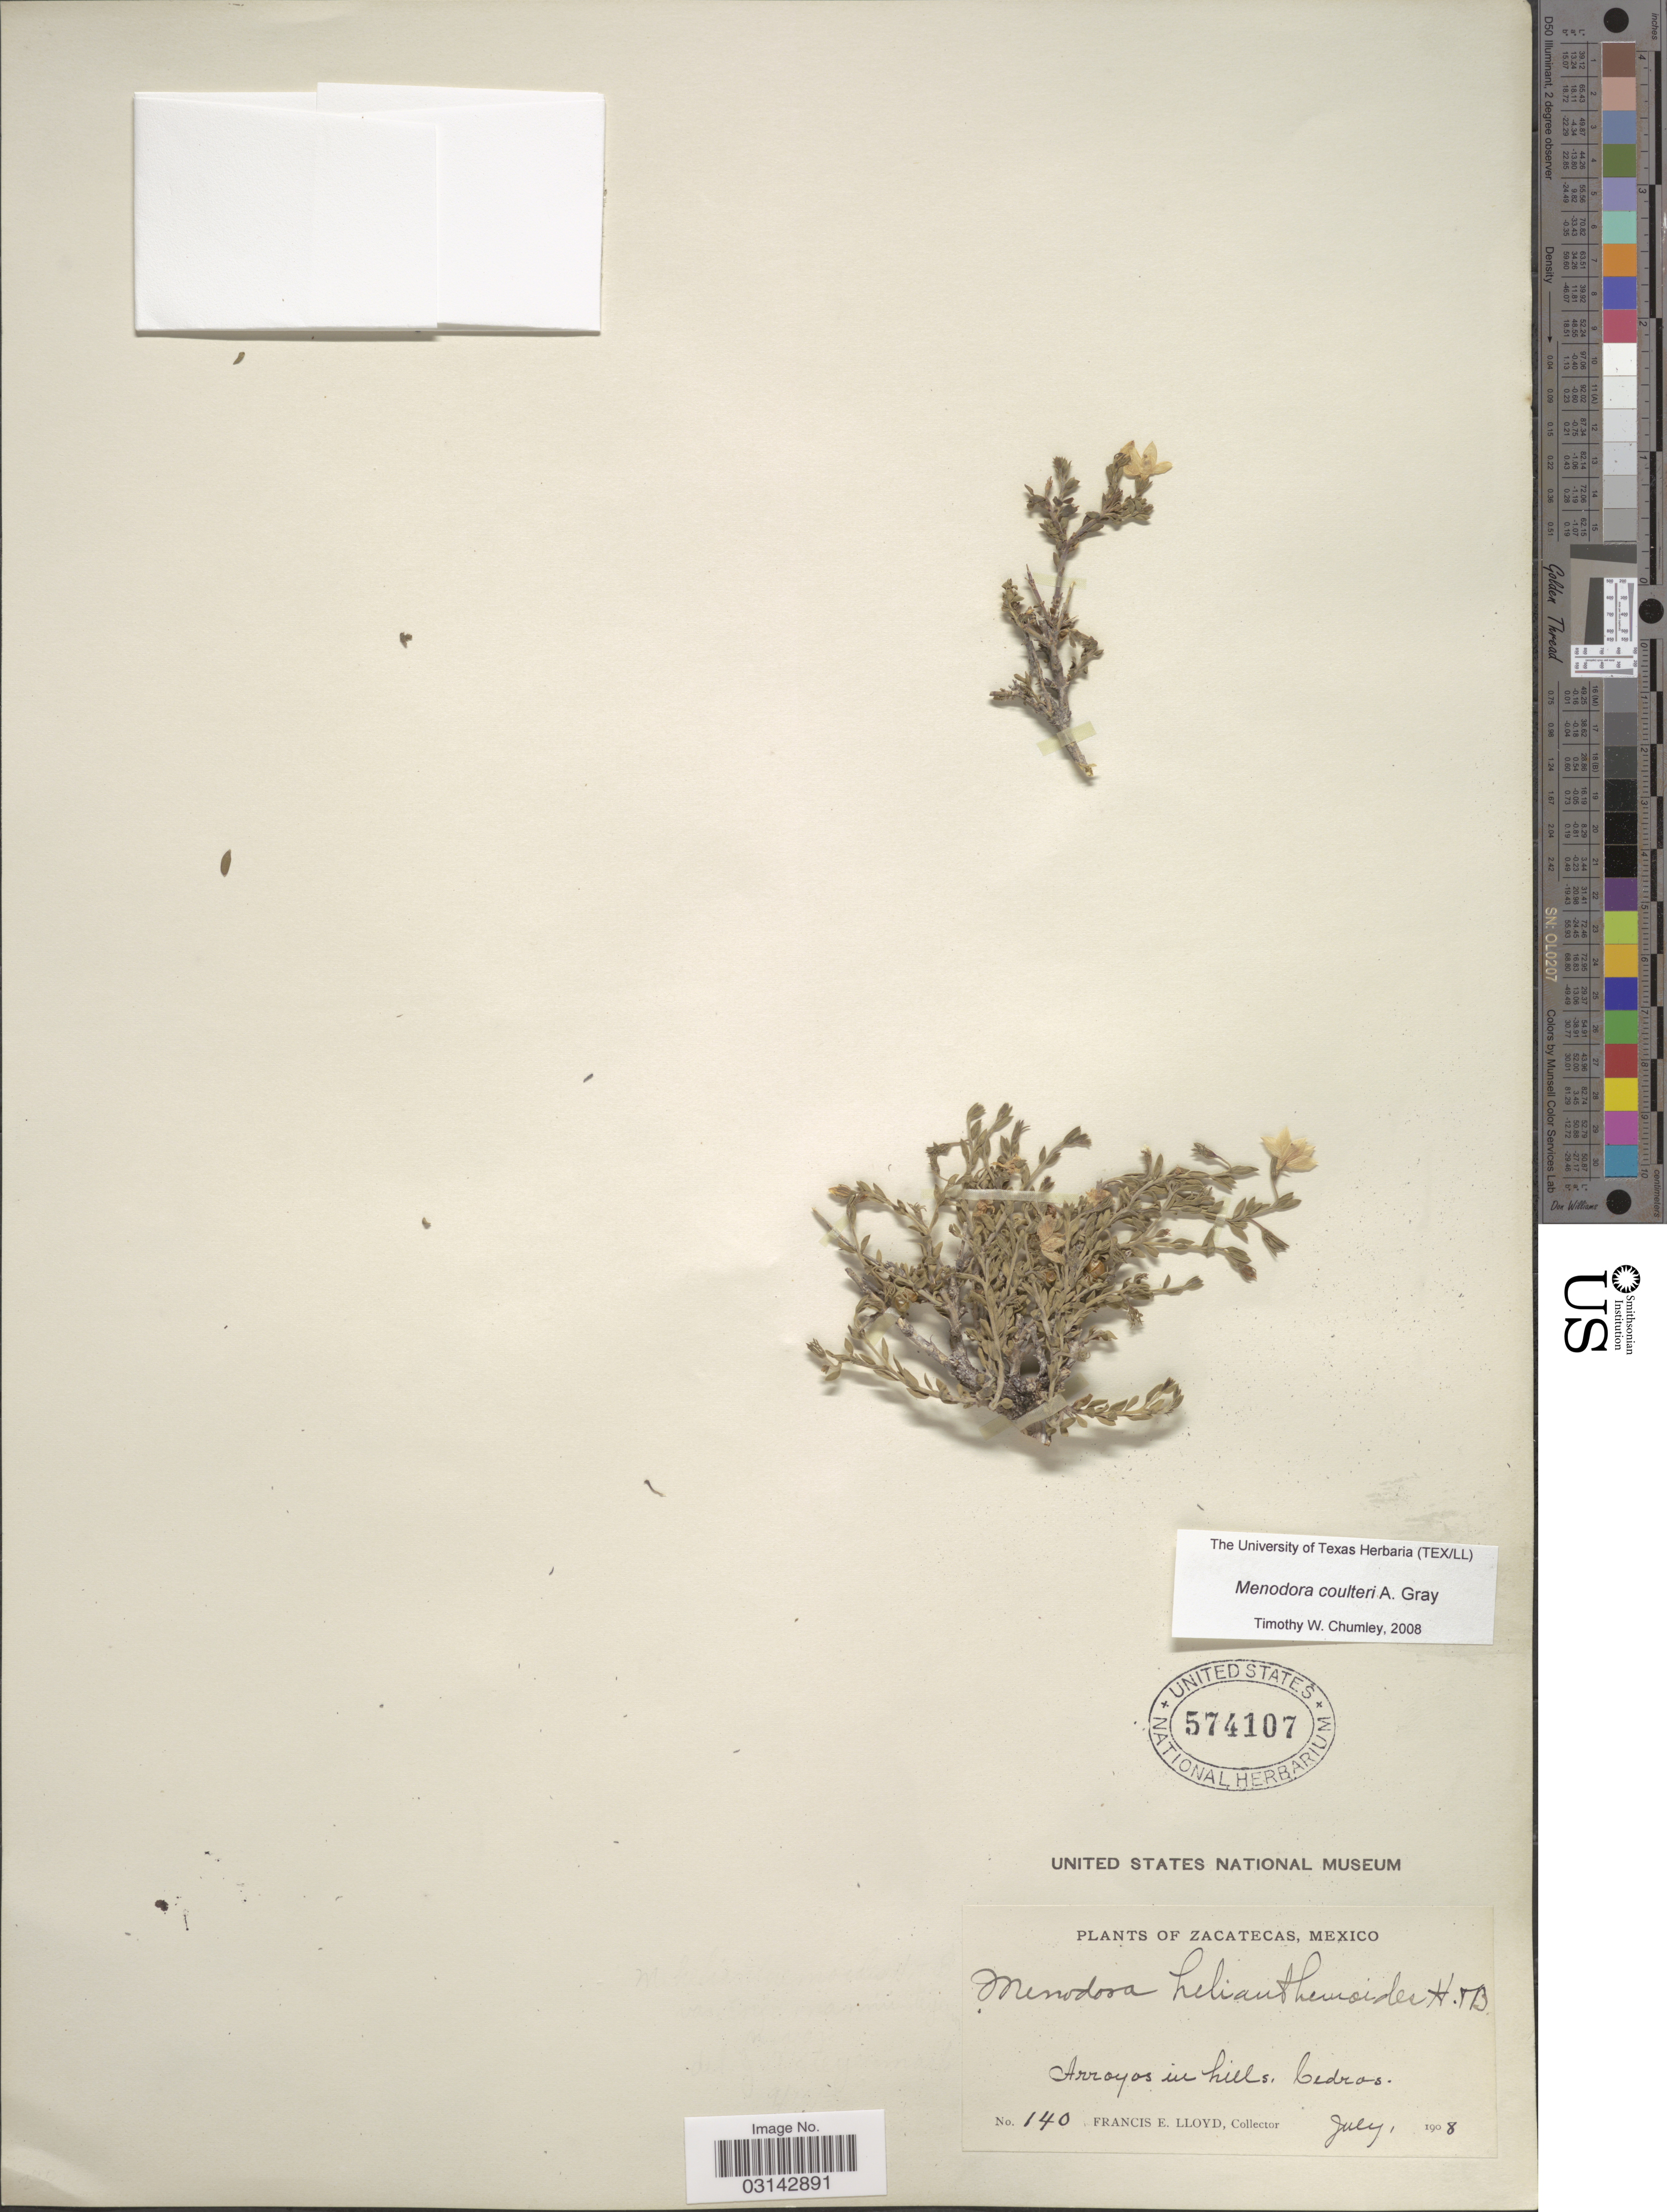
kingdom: Plantae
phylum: Tracheophyta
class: Magnoliopsida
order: Lamiales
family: Oleaceae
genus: Menodora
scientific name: Menodora coulteri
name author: A. Gray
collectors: Lloyd, C. E.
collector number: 140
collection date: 1908-07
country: Mexico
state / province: Zacatecas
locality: Arroyos in hills, Cedros.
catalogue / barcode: US 574107